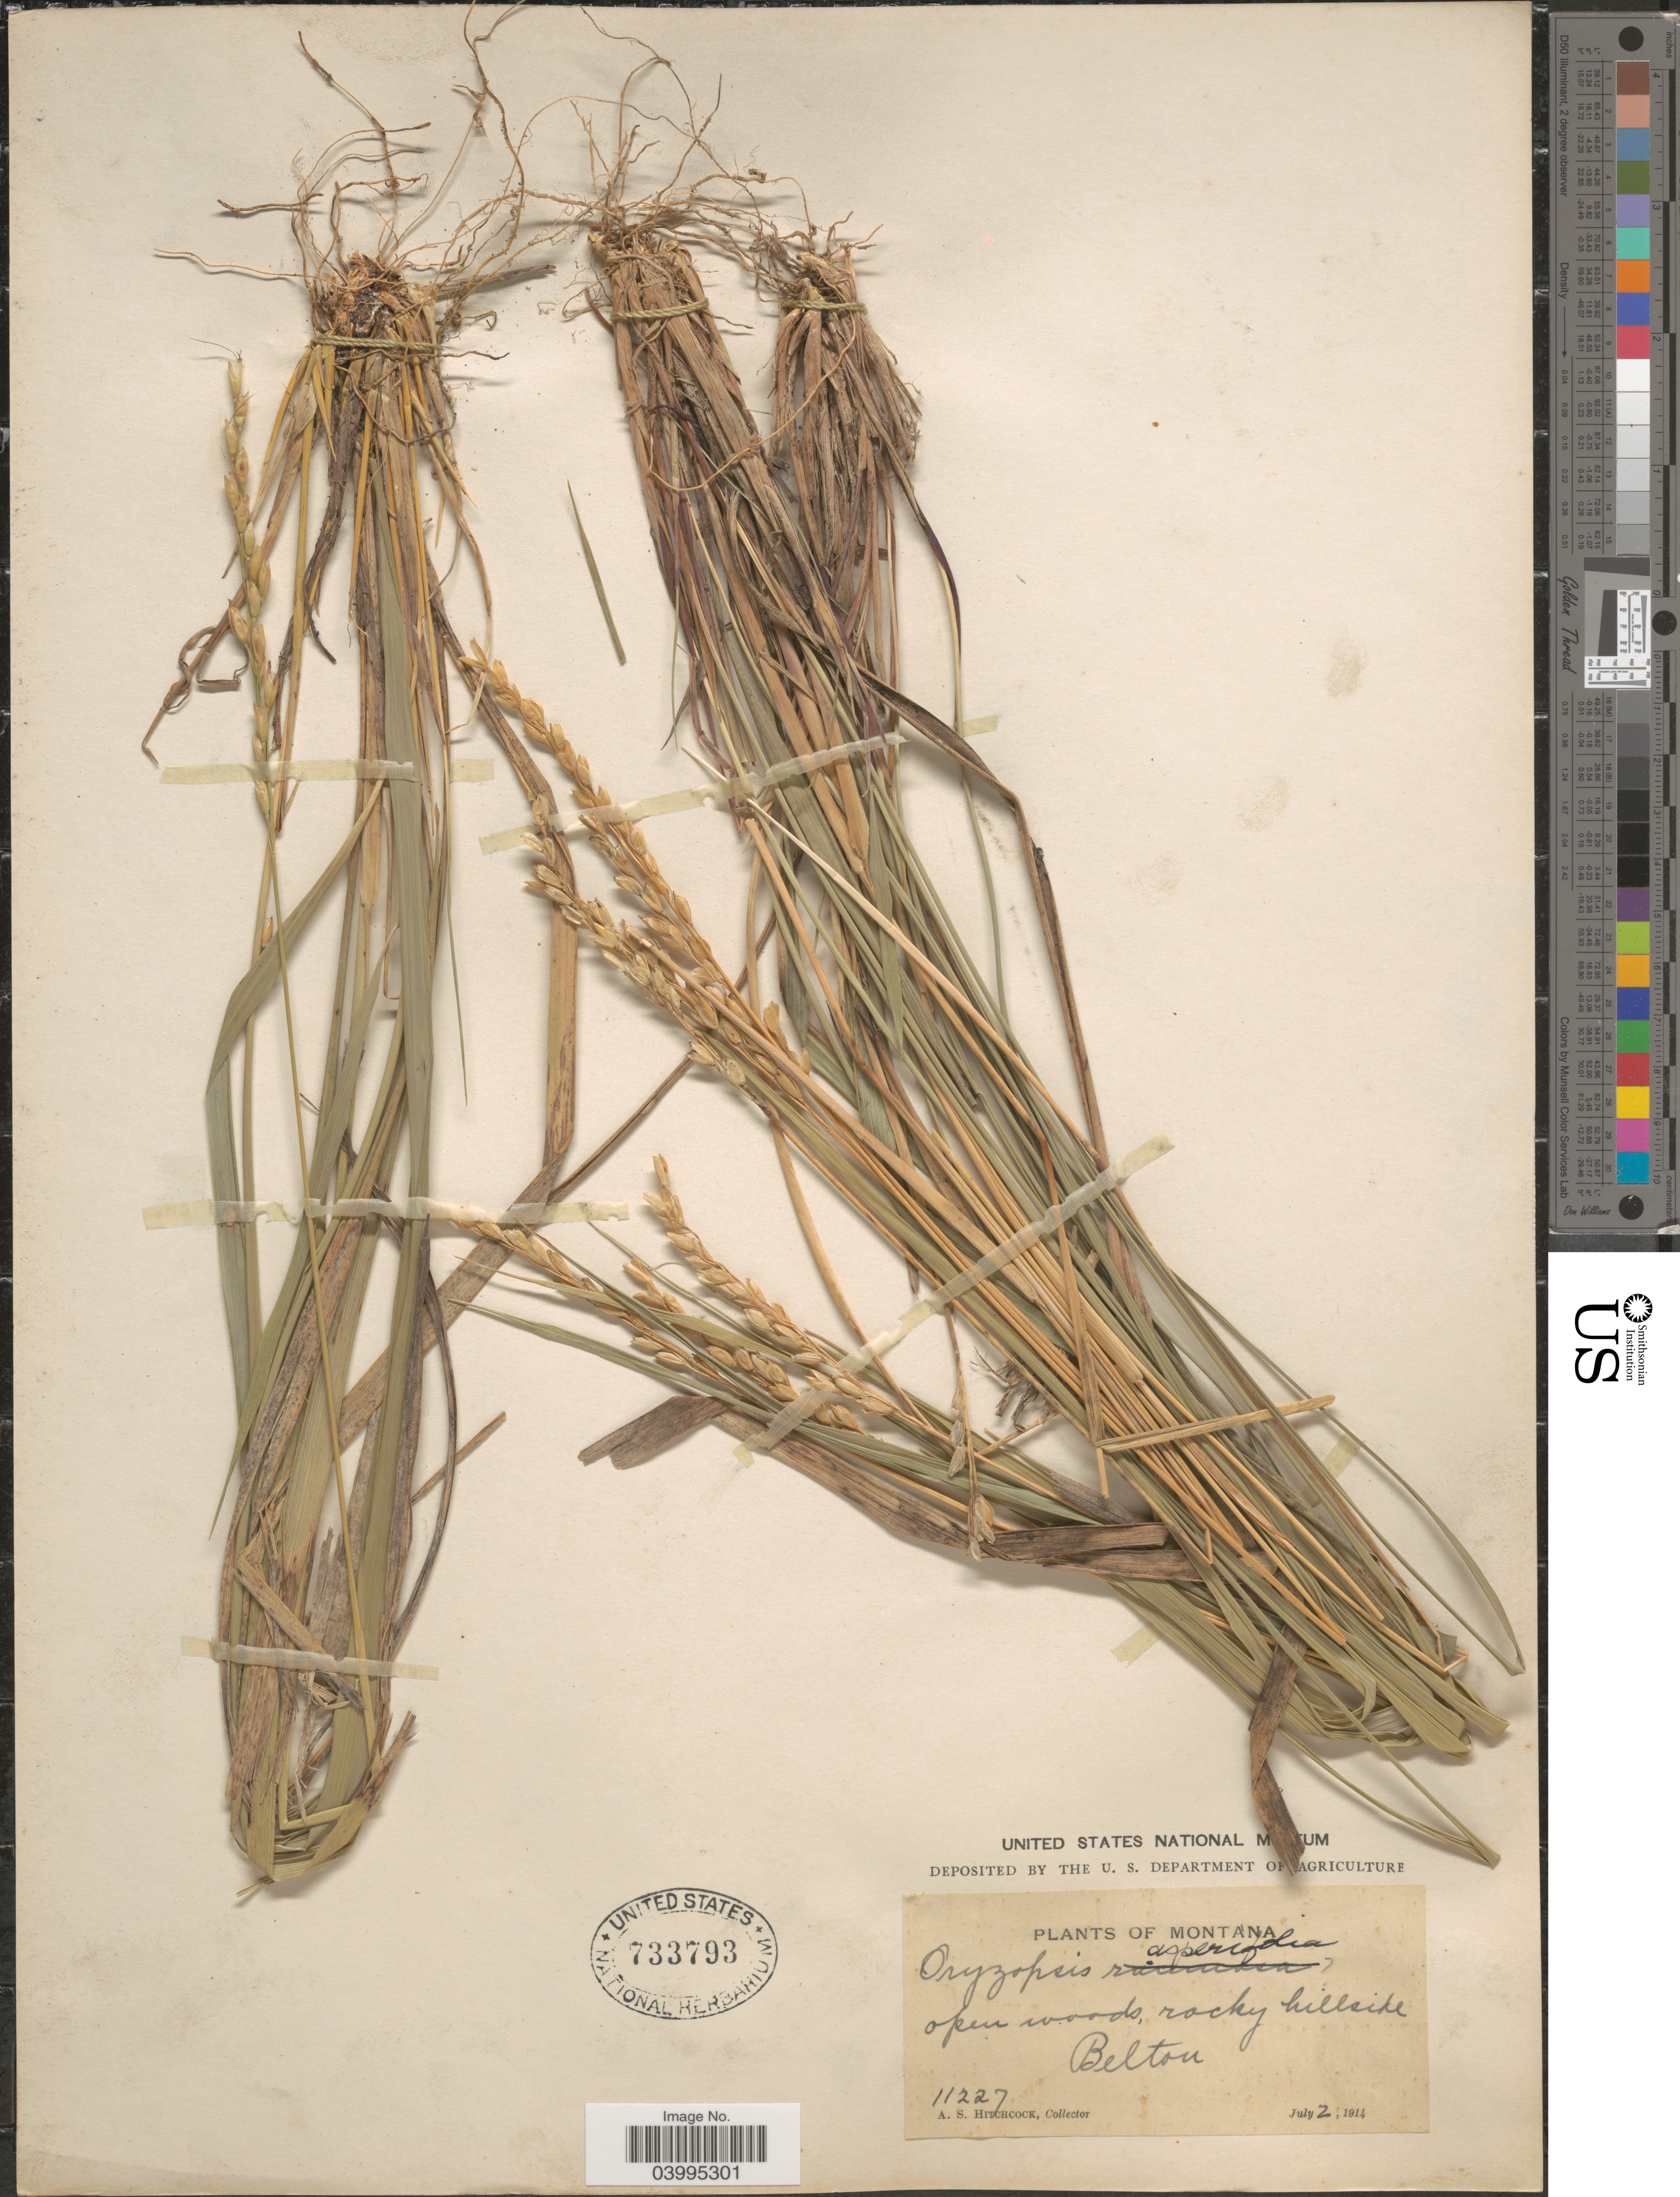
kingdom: Plantae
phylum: Tracheophyta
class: Liliopsida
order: Poales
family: Poaceae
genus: Oryzopsis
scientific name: Oryzopsis asperifolia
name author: Michx.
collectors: A. S. Hitchcock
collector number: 11227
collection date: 1914-07-02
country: United States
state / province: Montana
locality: Belton.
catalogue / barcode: US 733793